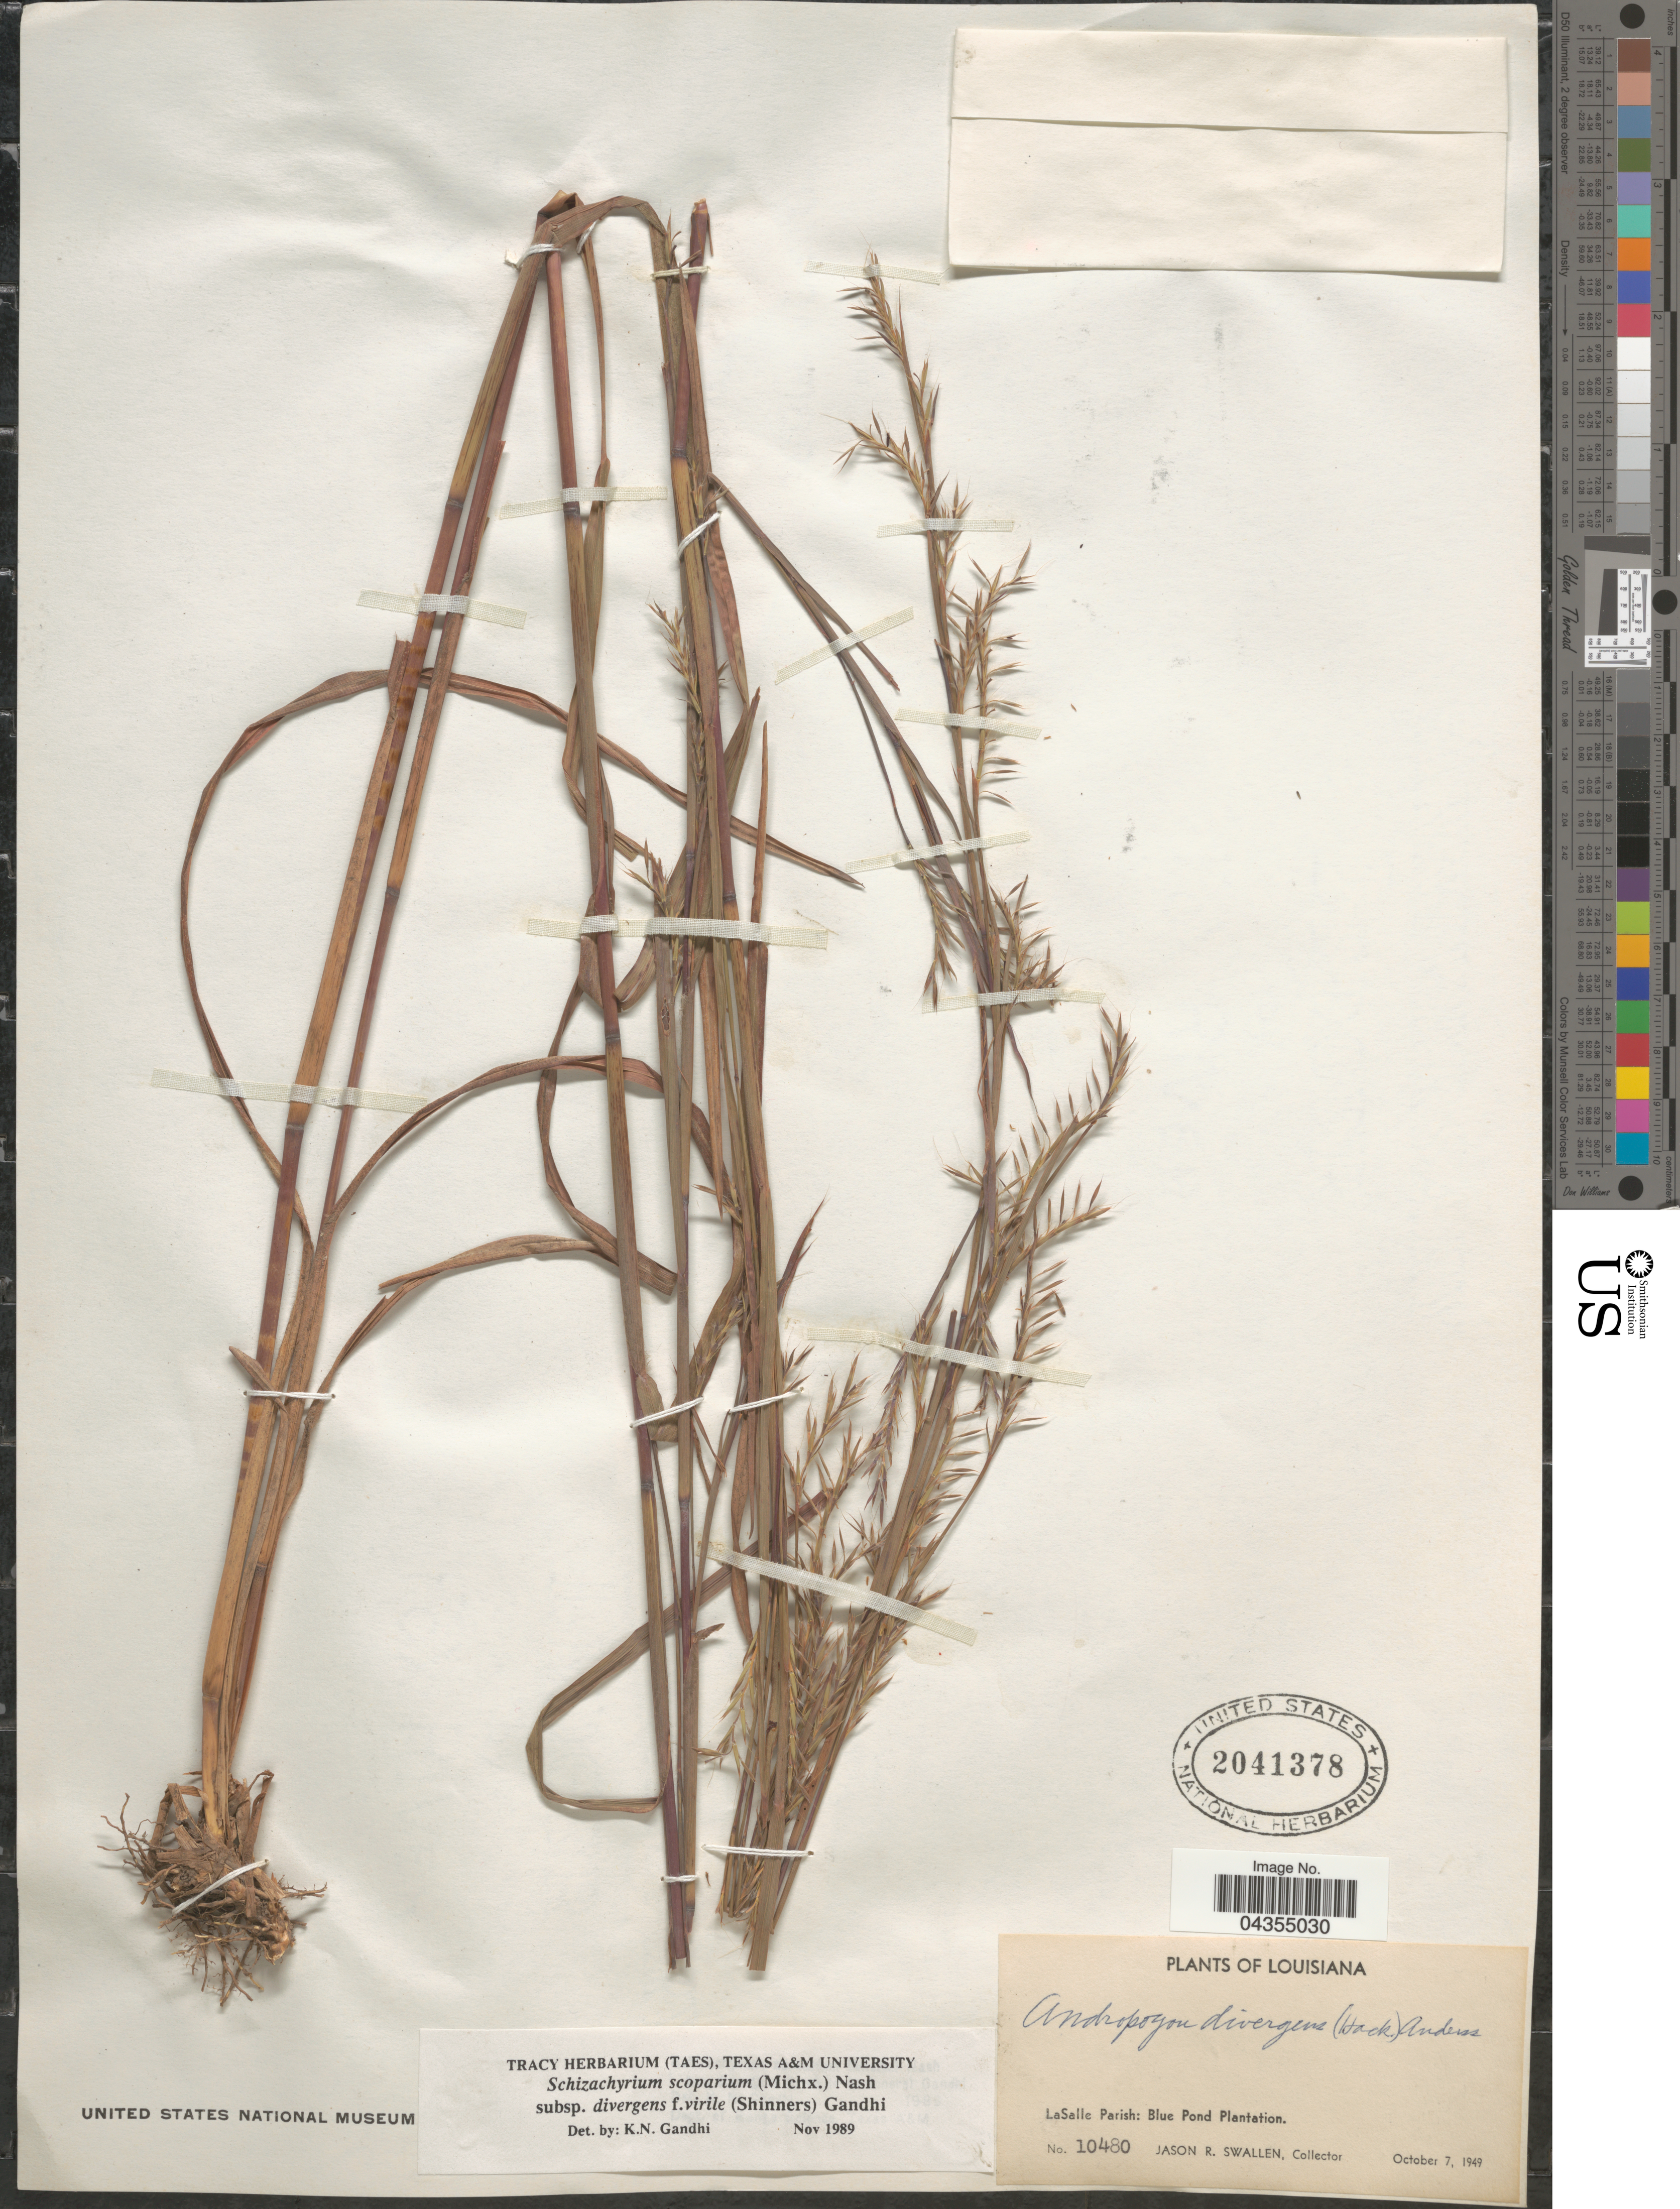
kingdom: Plantae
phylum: Tracheophyta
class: Liliopsida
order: Poales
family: Poaceae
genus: Schizachyrium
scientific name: Schizachyrium scoparium var. divergens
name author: (Hack.) Gould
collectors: J. R. Swallen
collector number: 10480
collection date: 1949-10-07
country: United States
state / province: Louisiana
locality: LaSalle Parish: Blue Pond Plantation.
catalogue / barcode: US 2041378